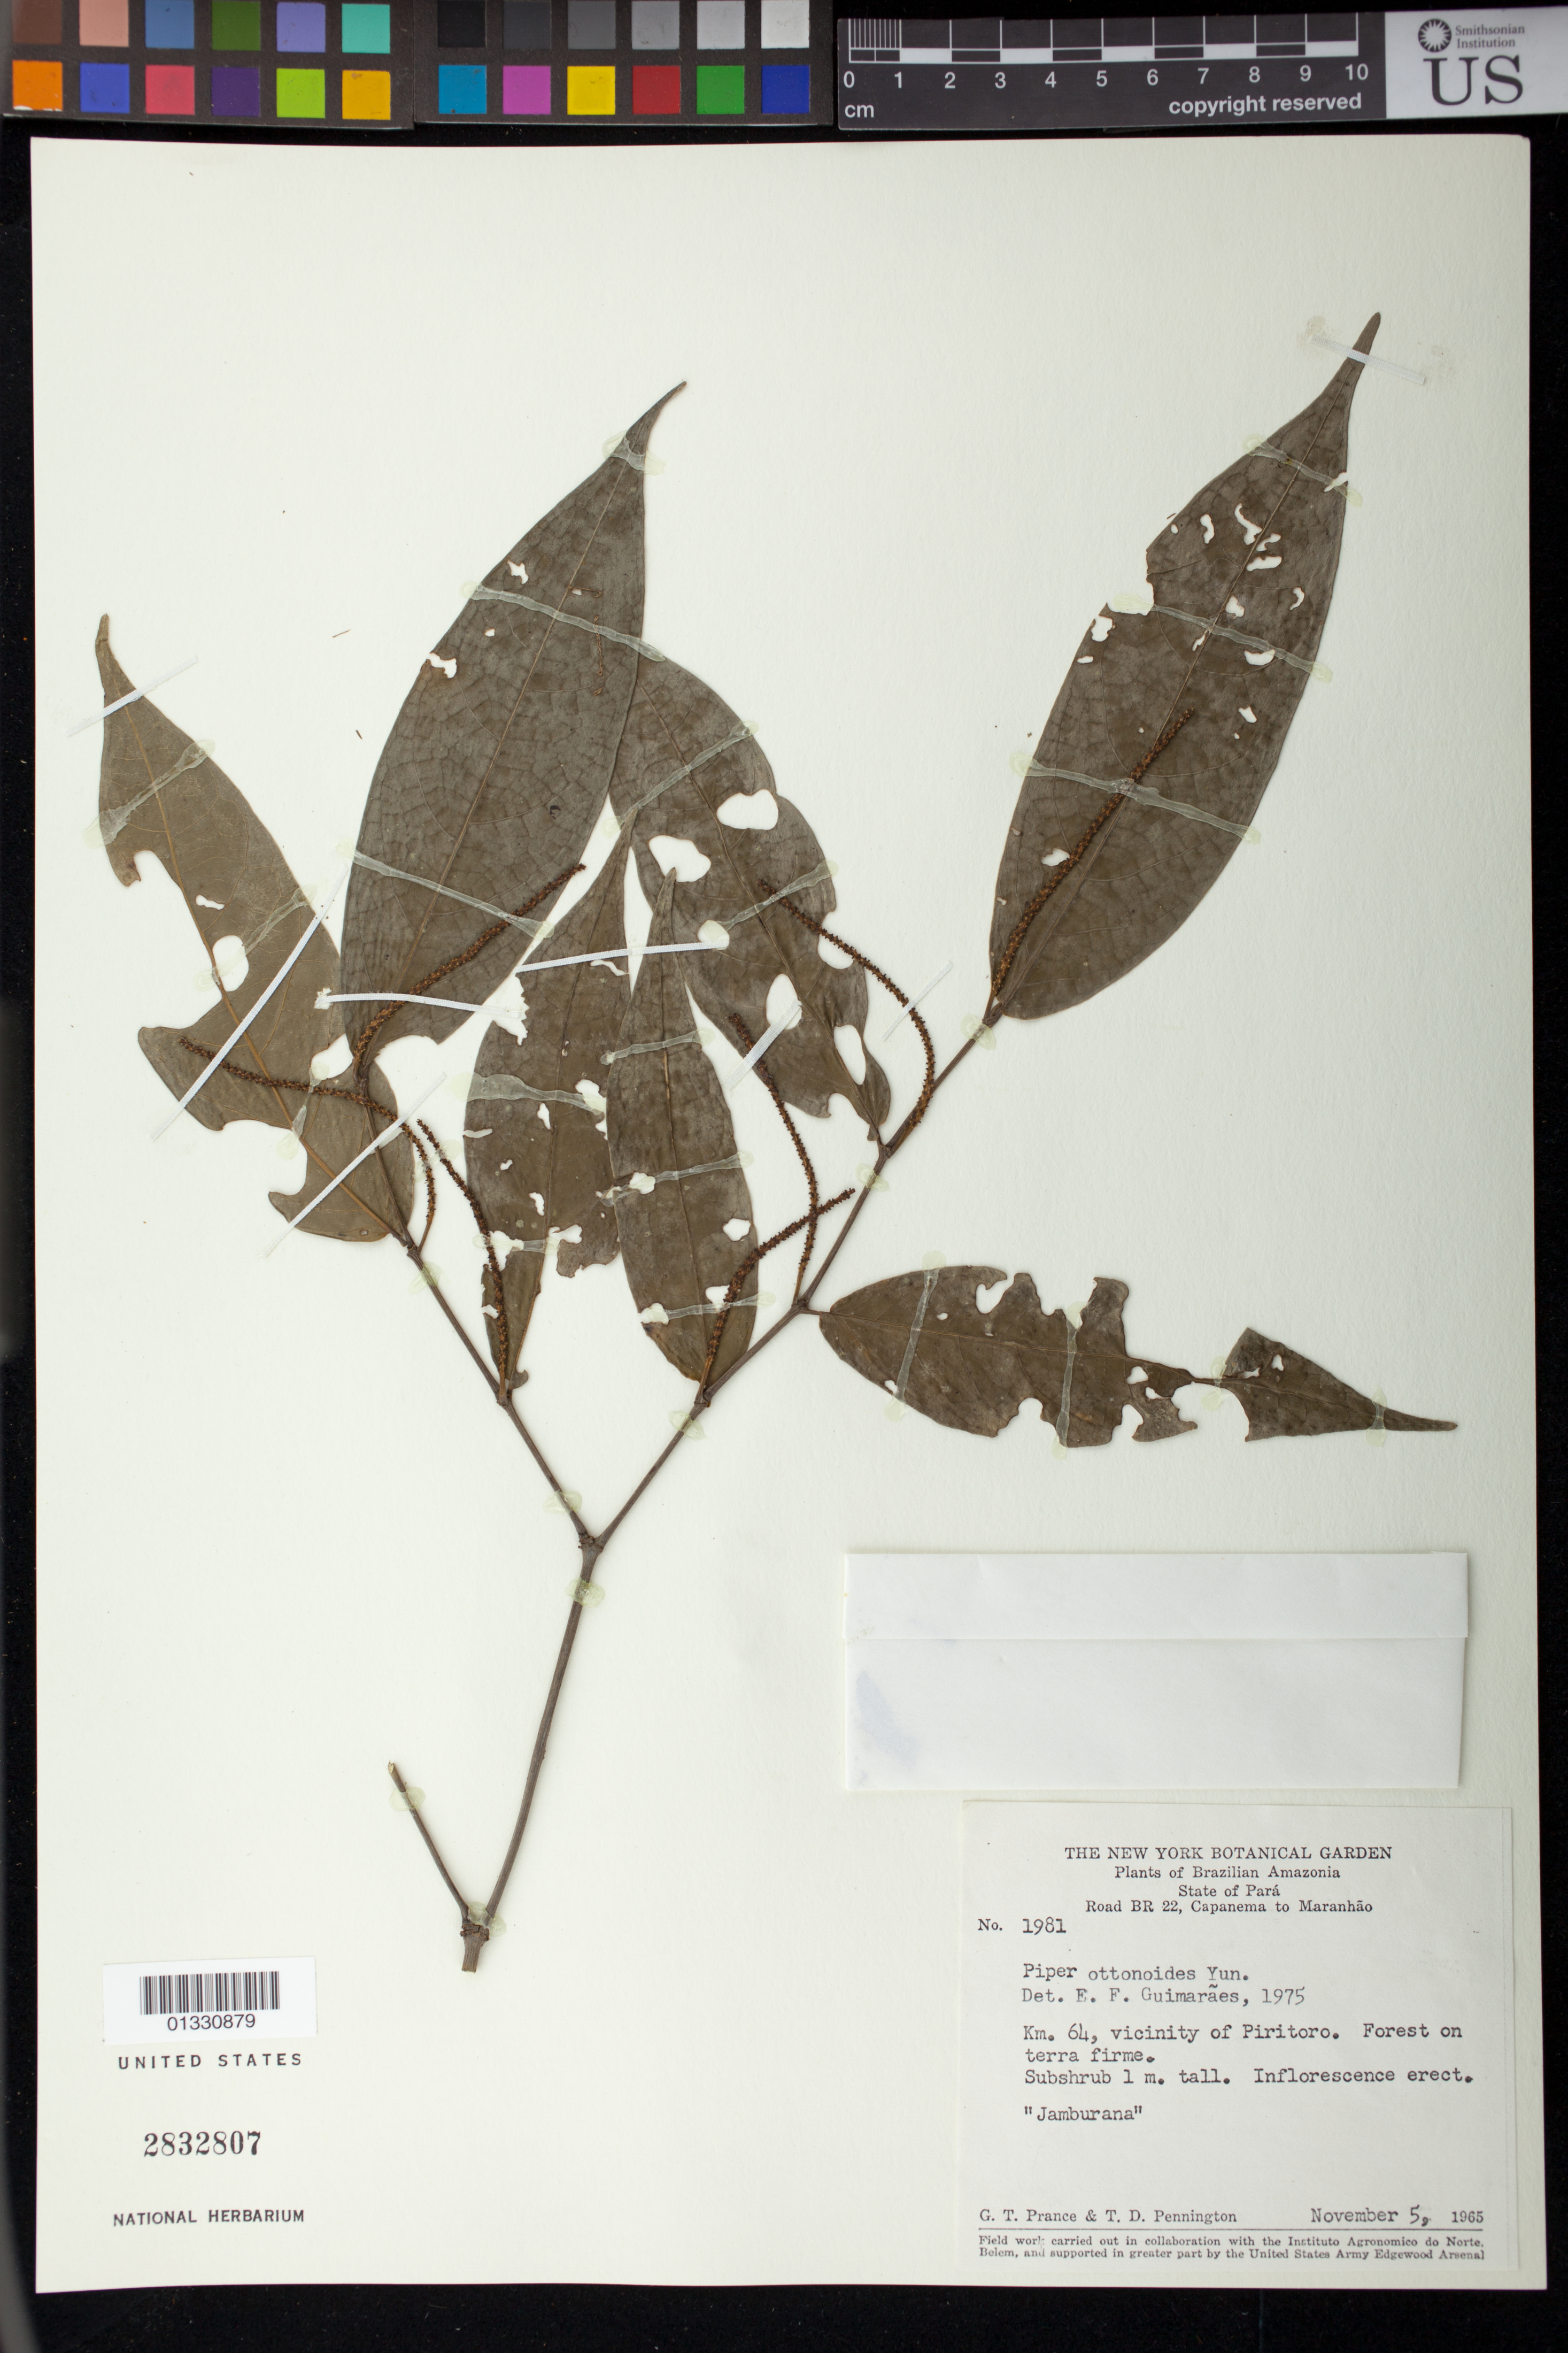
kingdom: Plantae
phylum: Tracheophyta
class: Magnoliopsida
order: Piperales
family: Piperaceae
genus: Piper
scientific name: Piper ottonoides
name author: Yunck.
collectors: G. T. Prance & T. D. Pennington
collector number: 1981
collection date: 1965-11-05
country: Brazil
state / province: Pará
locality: km 64, vicinity of piritoro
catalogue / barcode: US 2832807